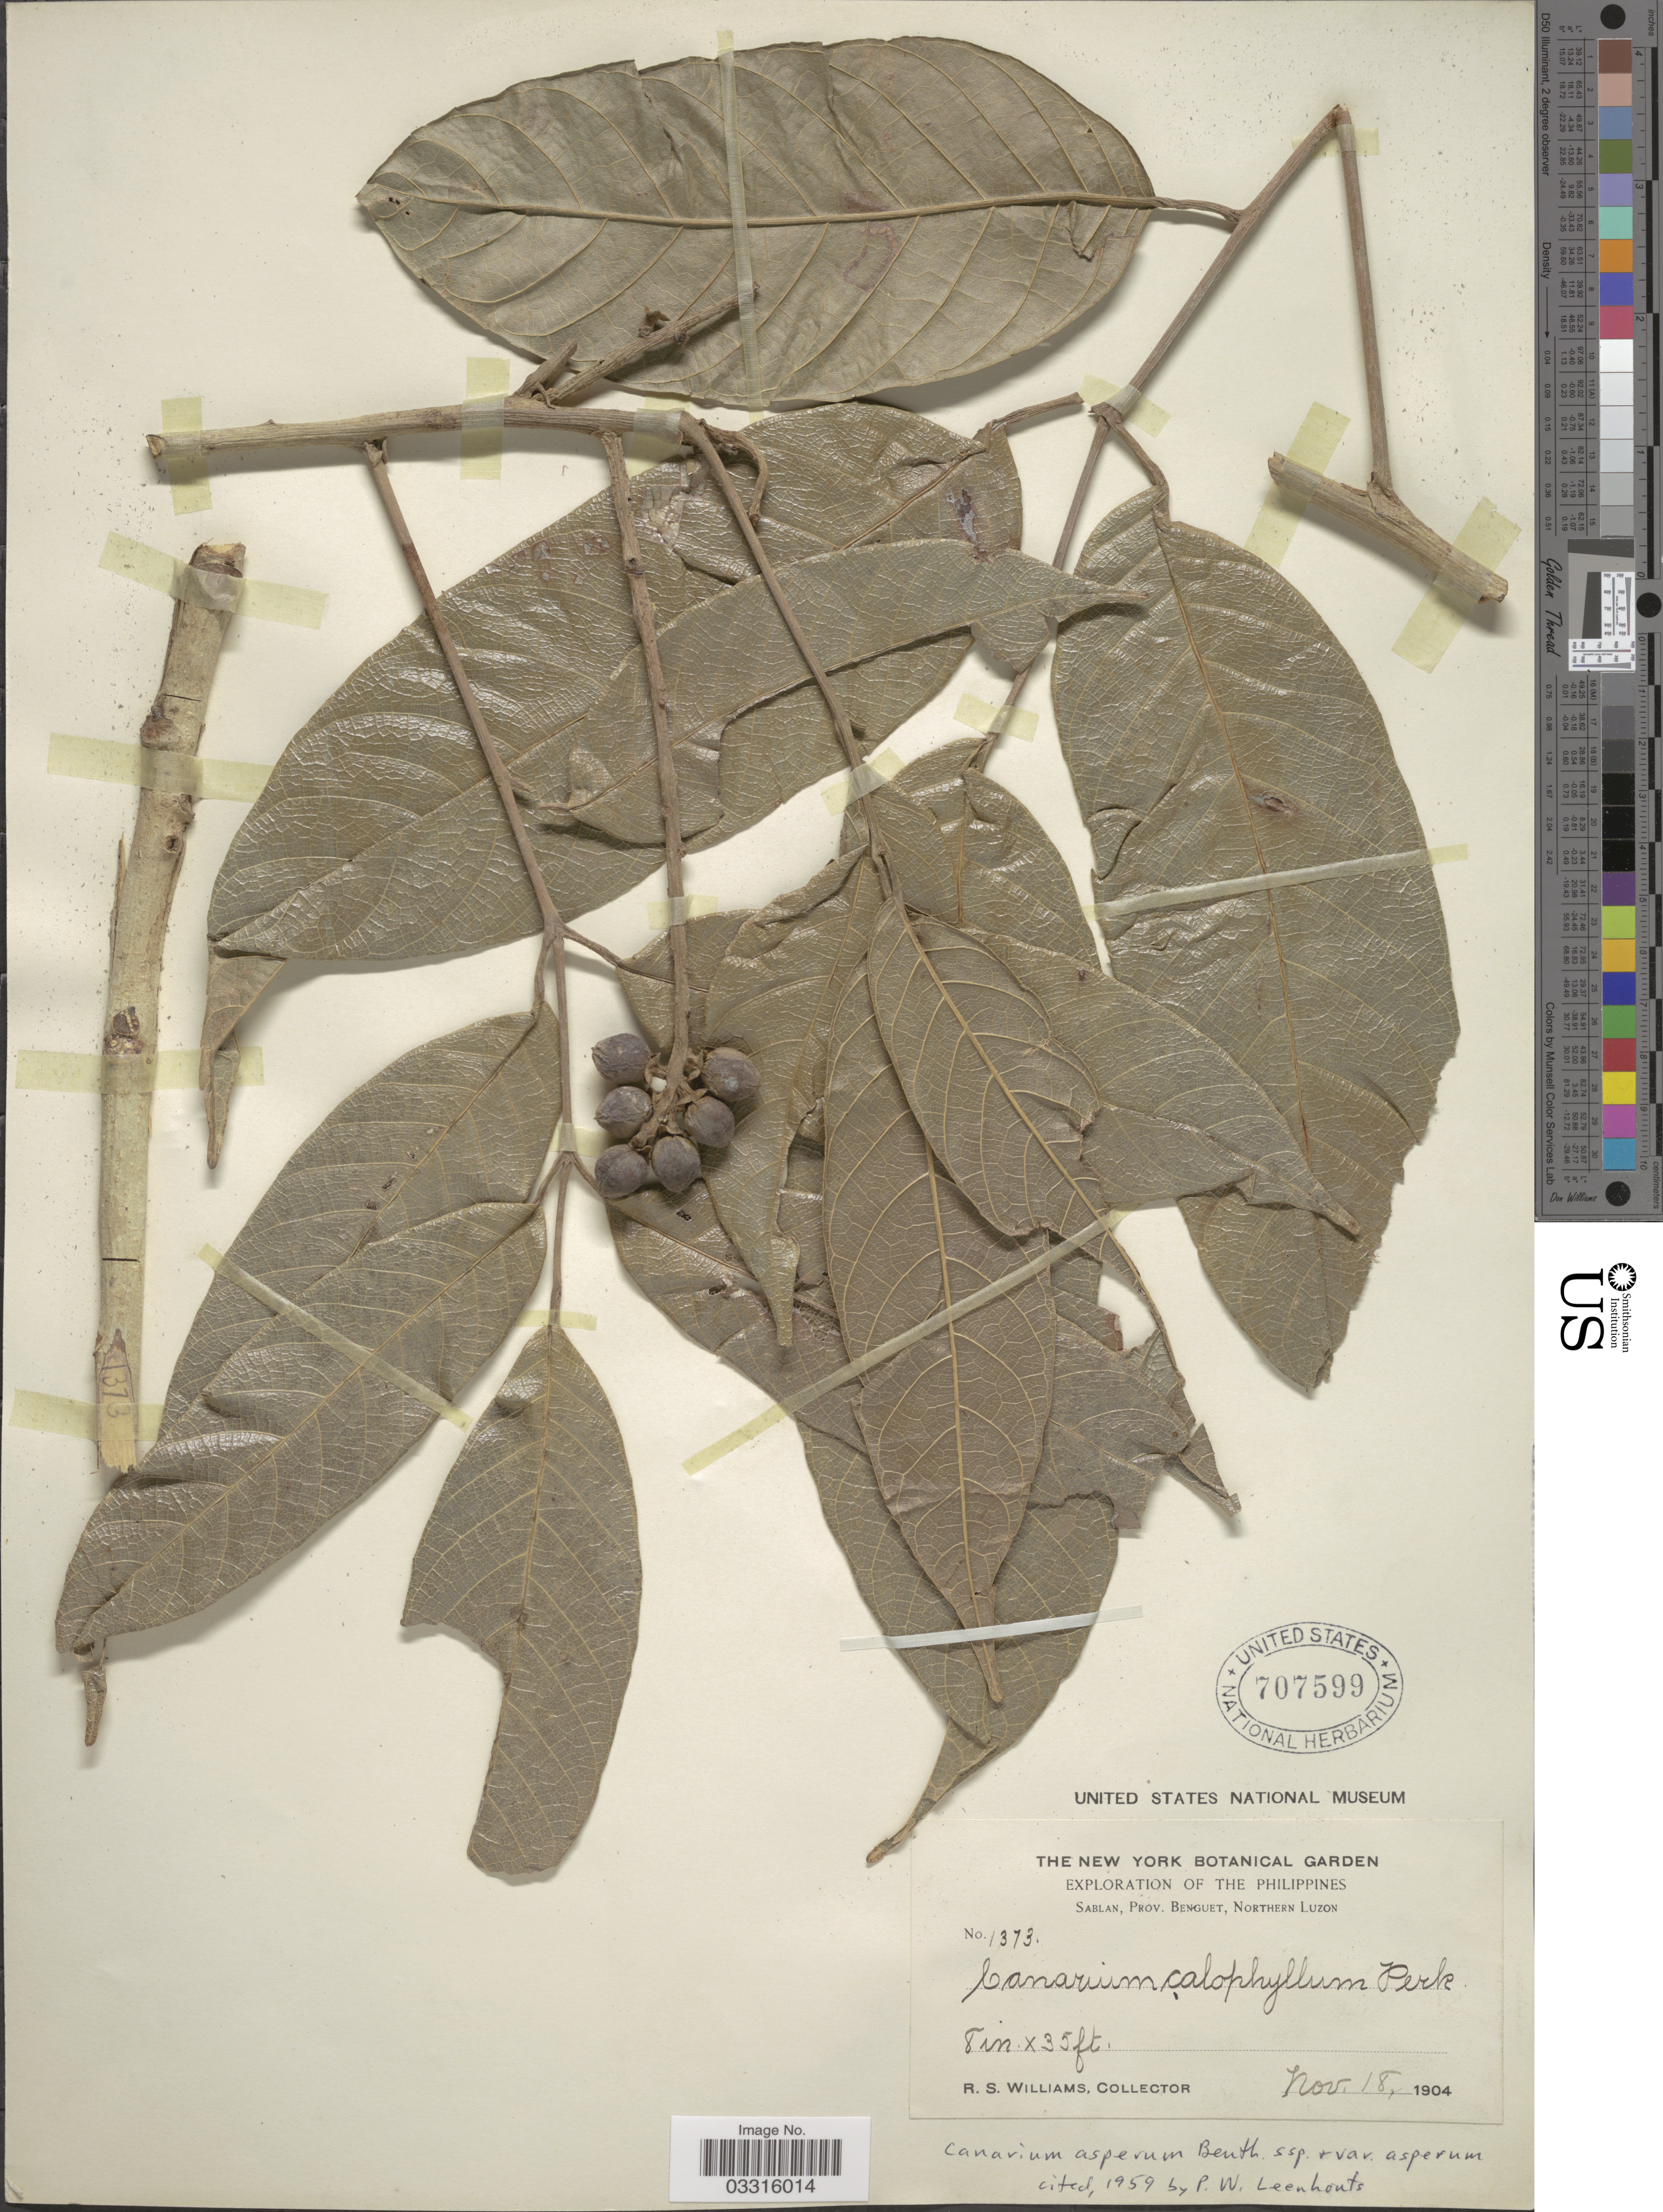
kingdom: Plantae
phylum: Tracheophyta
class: Magnoliopsida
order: Sapindales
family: Burseraceae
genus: Canarium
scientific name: Canarium asperum subsp. asperum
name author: Benth.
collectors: R. S. Williams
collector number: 1373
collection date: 1904-11-18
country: Philippines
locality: Sablan, Prov. Benguet, Northern Luzon.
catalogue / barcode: US 707599